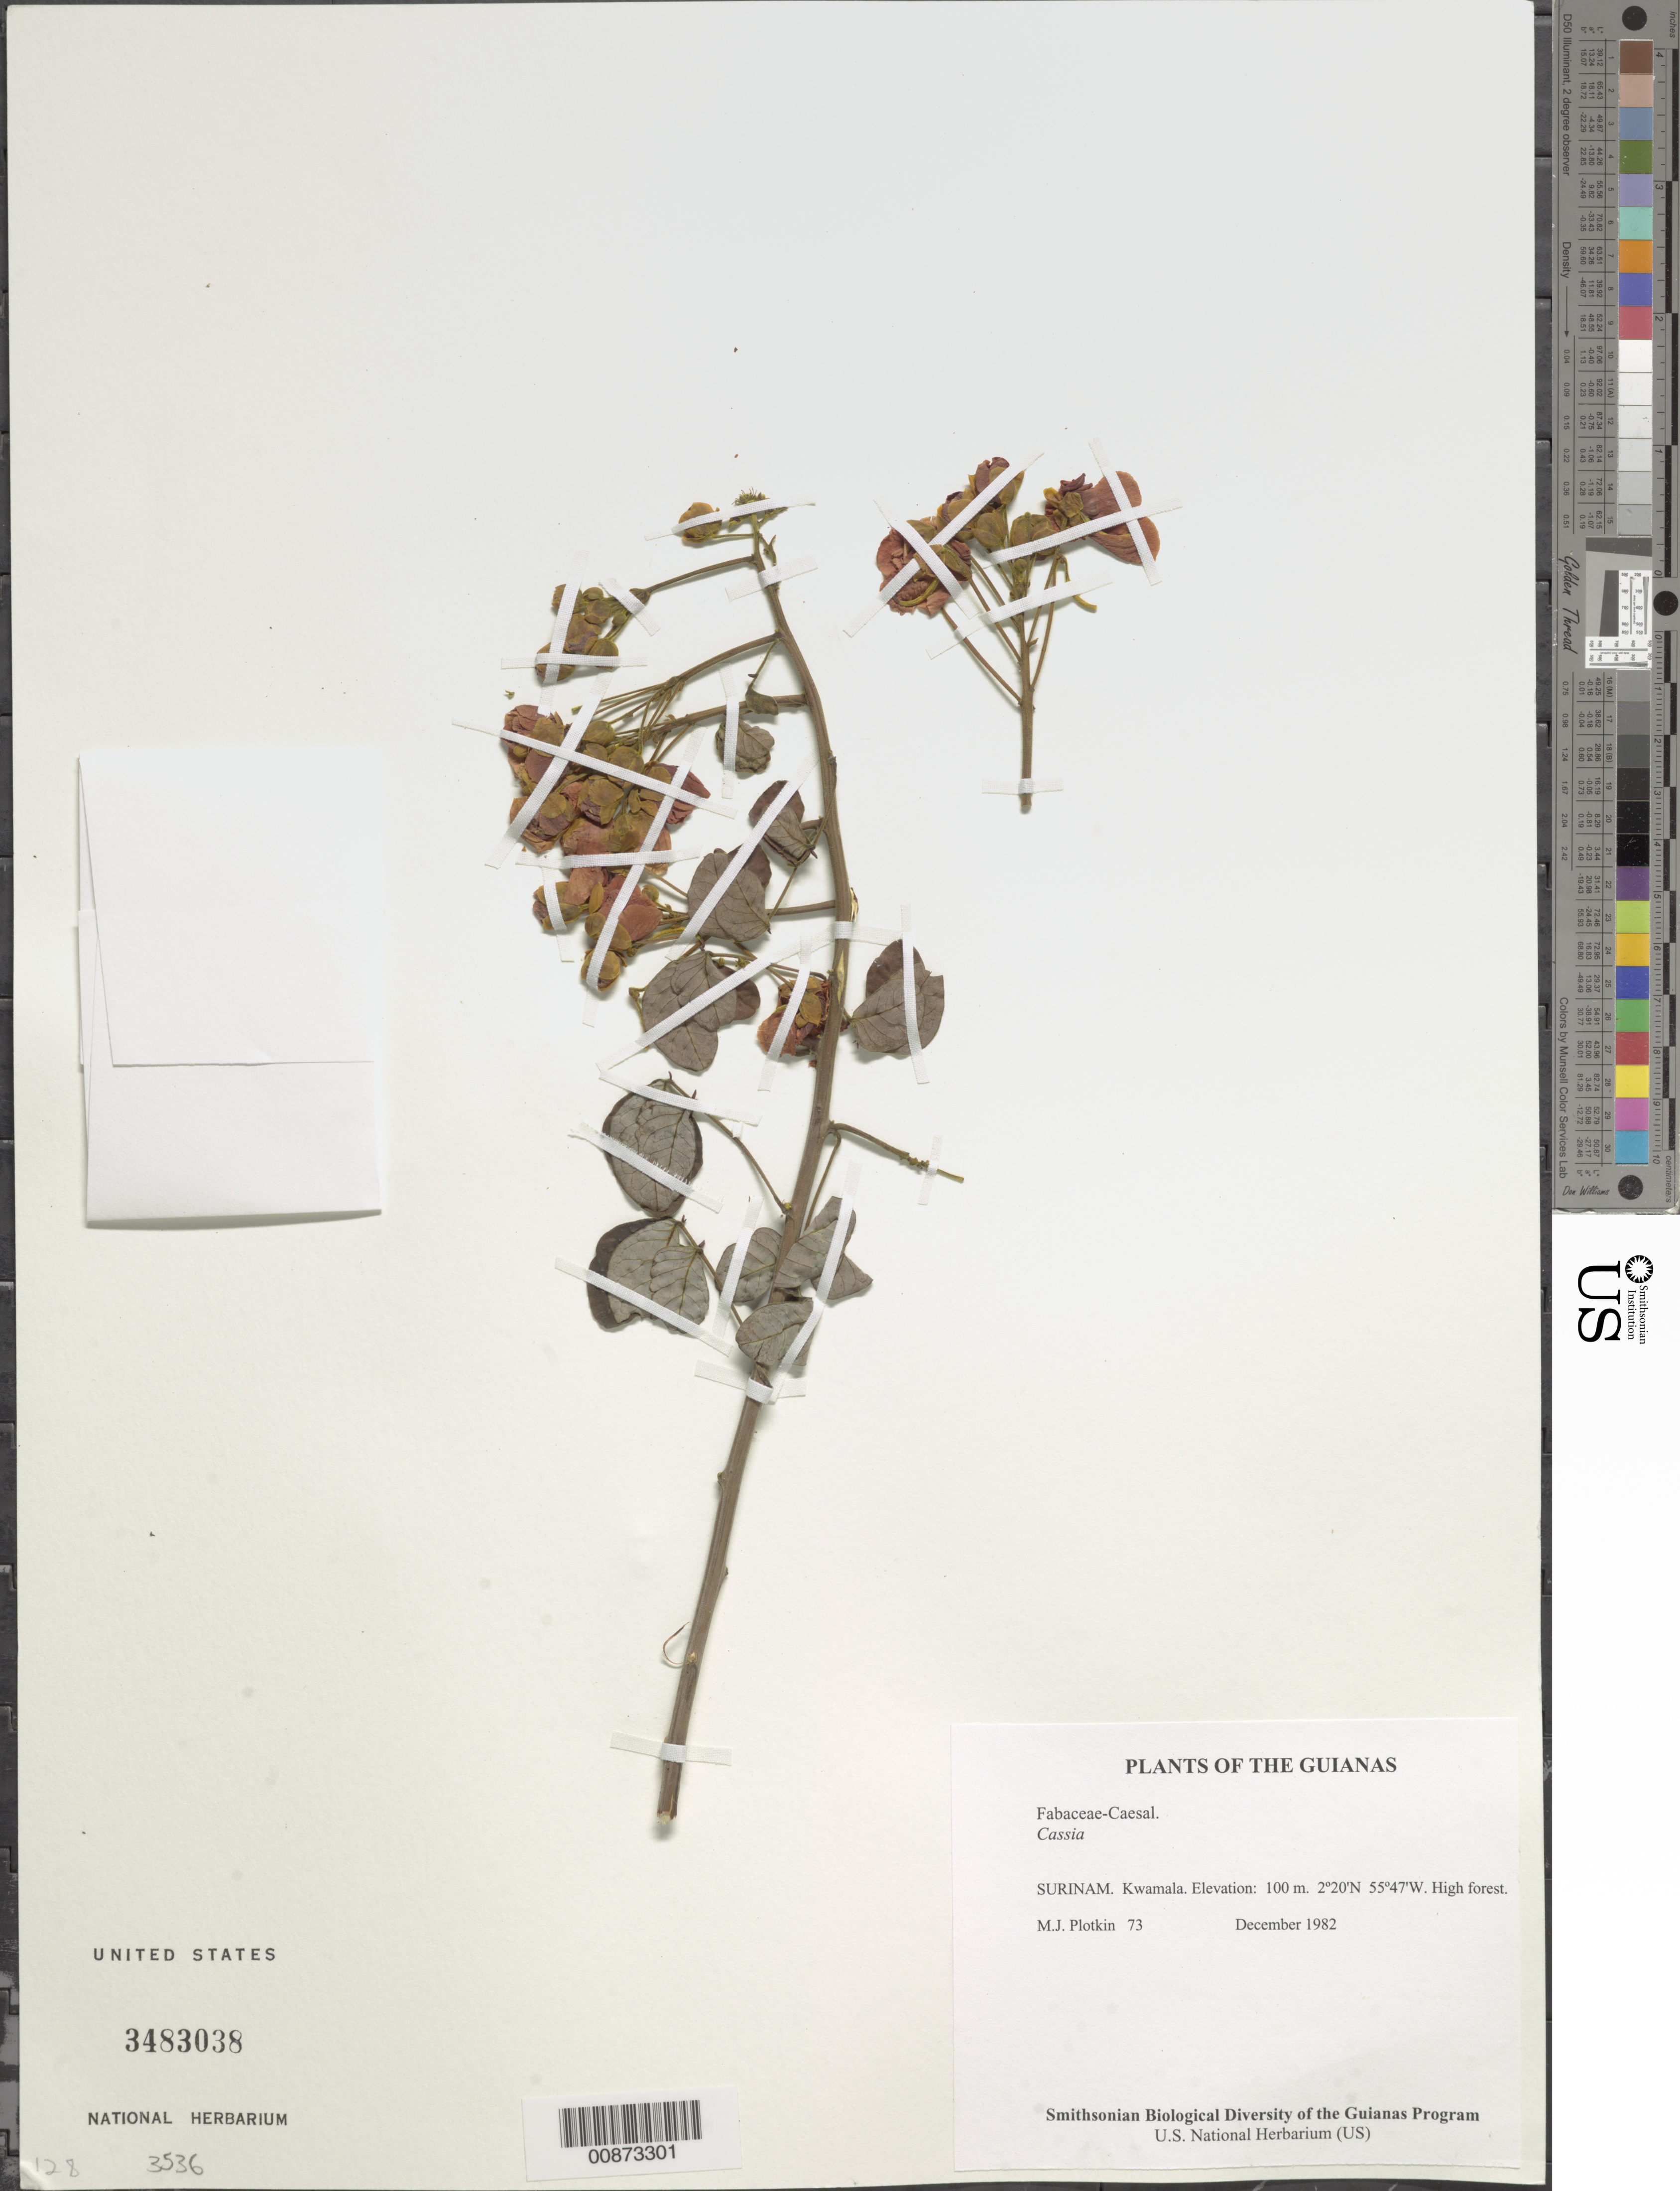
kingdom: Plantae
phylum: Tracheophyta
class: Magnoliopsida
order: Fabales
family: Fabaceae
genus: Senna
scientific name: Senna sp.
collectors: M. Plotkin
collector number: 73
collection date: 1982-12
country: Suriname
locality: Kwamala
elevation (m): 100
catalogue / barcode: US 3483038